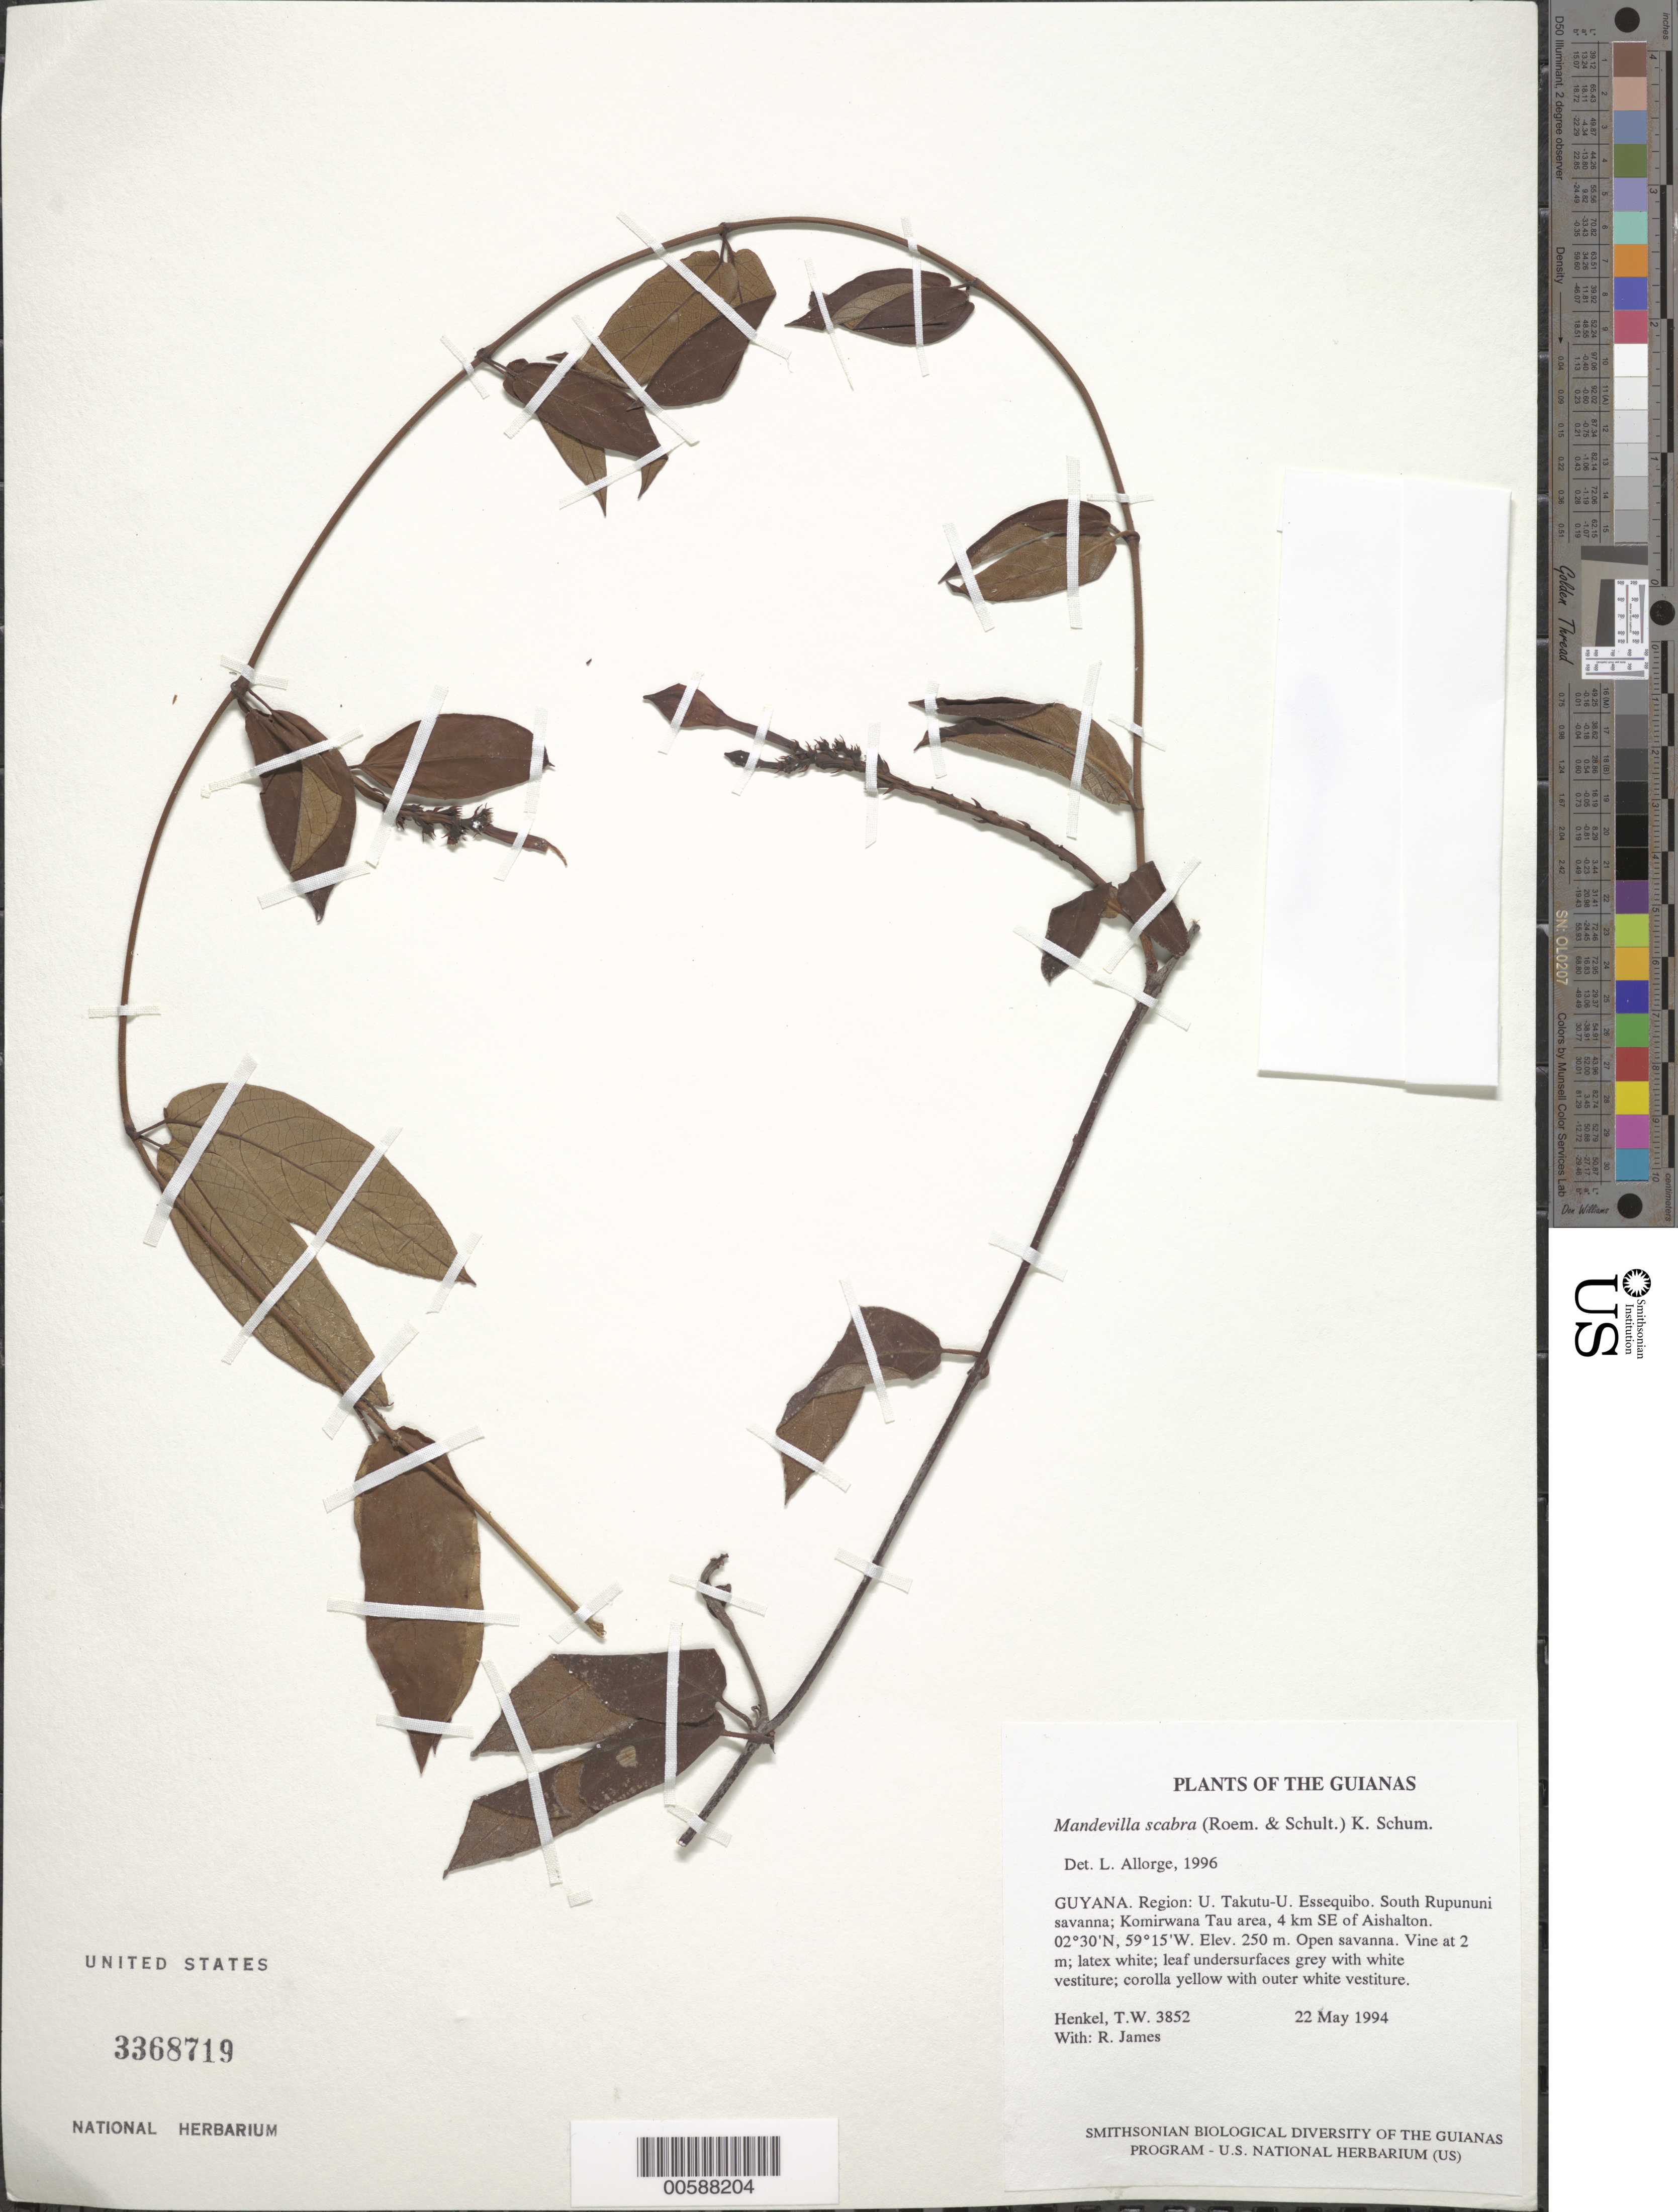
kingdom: Plantae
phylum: Tracheophyta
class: Magnoliopsida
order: Gentianales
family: Apocynaceae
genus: Mandevilla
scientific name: Mandevilla scabra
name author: (Hoffmanns. ex Roem. & Schult.) K. Schum.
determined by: Allorge, L.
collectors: T. Henkel & R. James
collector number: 3852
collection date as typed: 22 May 1994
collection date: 1994-05-22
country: Guyana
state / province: U. Takutu-U. Essequibo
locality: South Rupununi savanna; Komirwana Tau area, 4 km SE of Aishalton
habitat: Open savanna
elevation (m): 250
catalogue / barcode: US 3368719